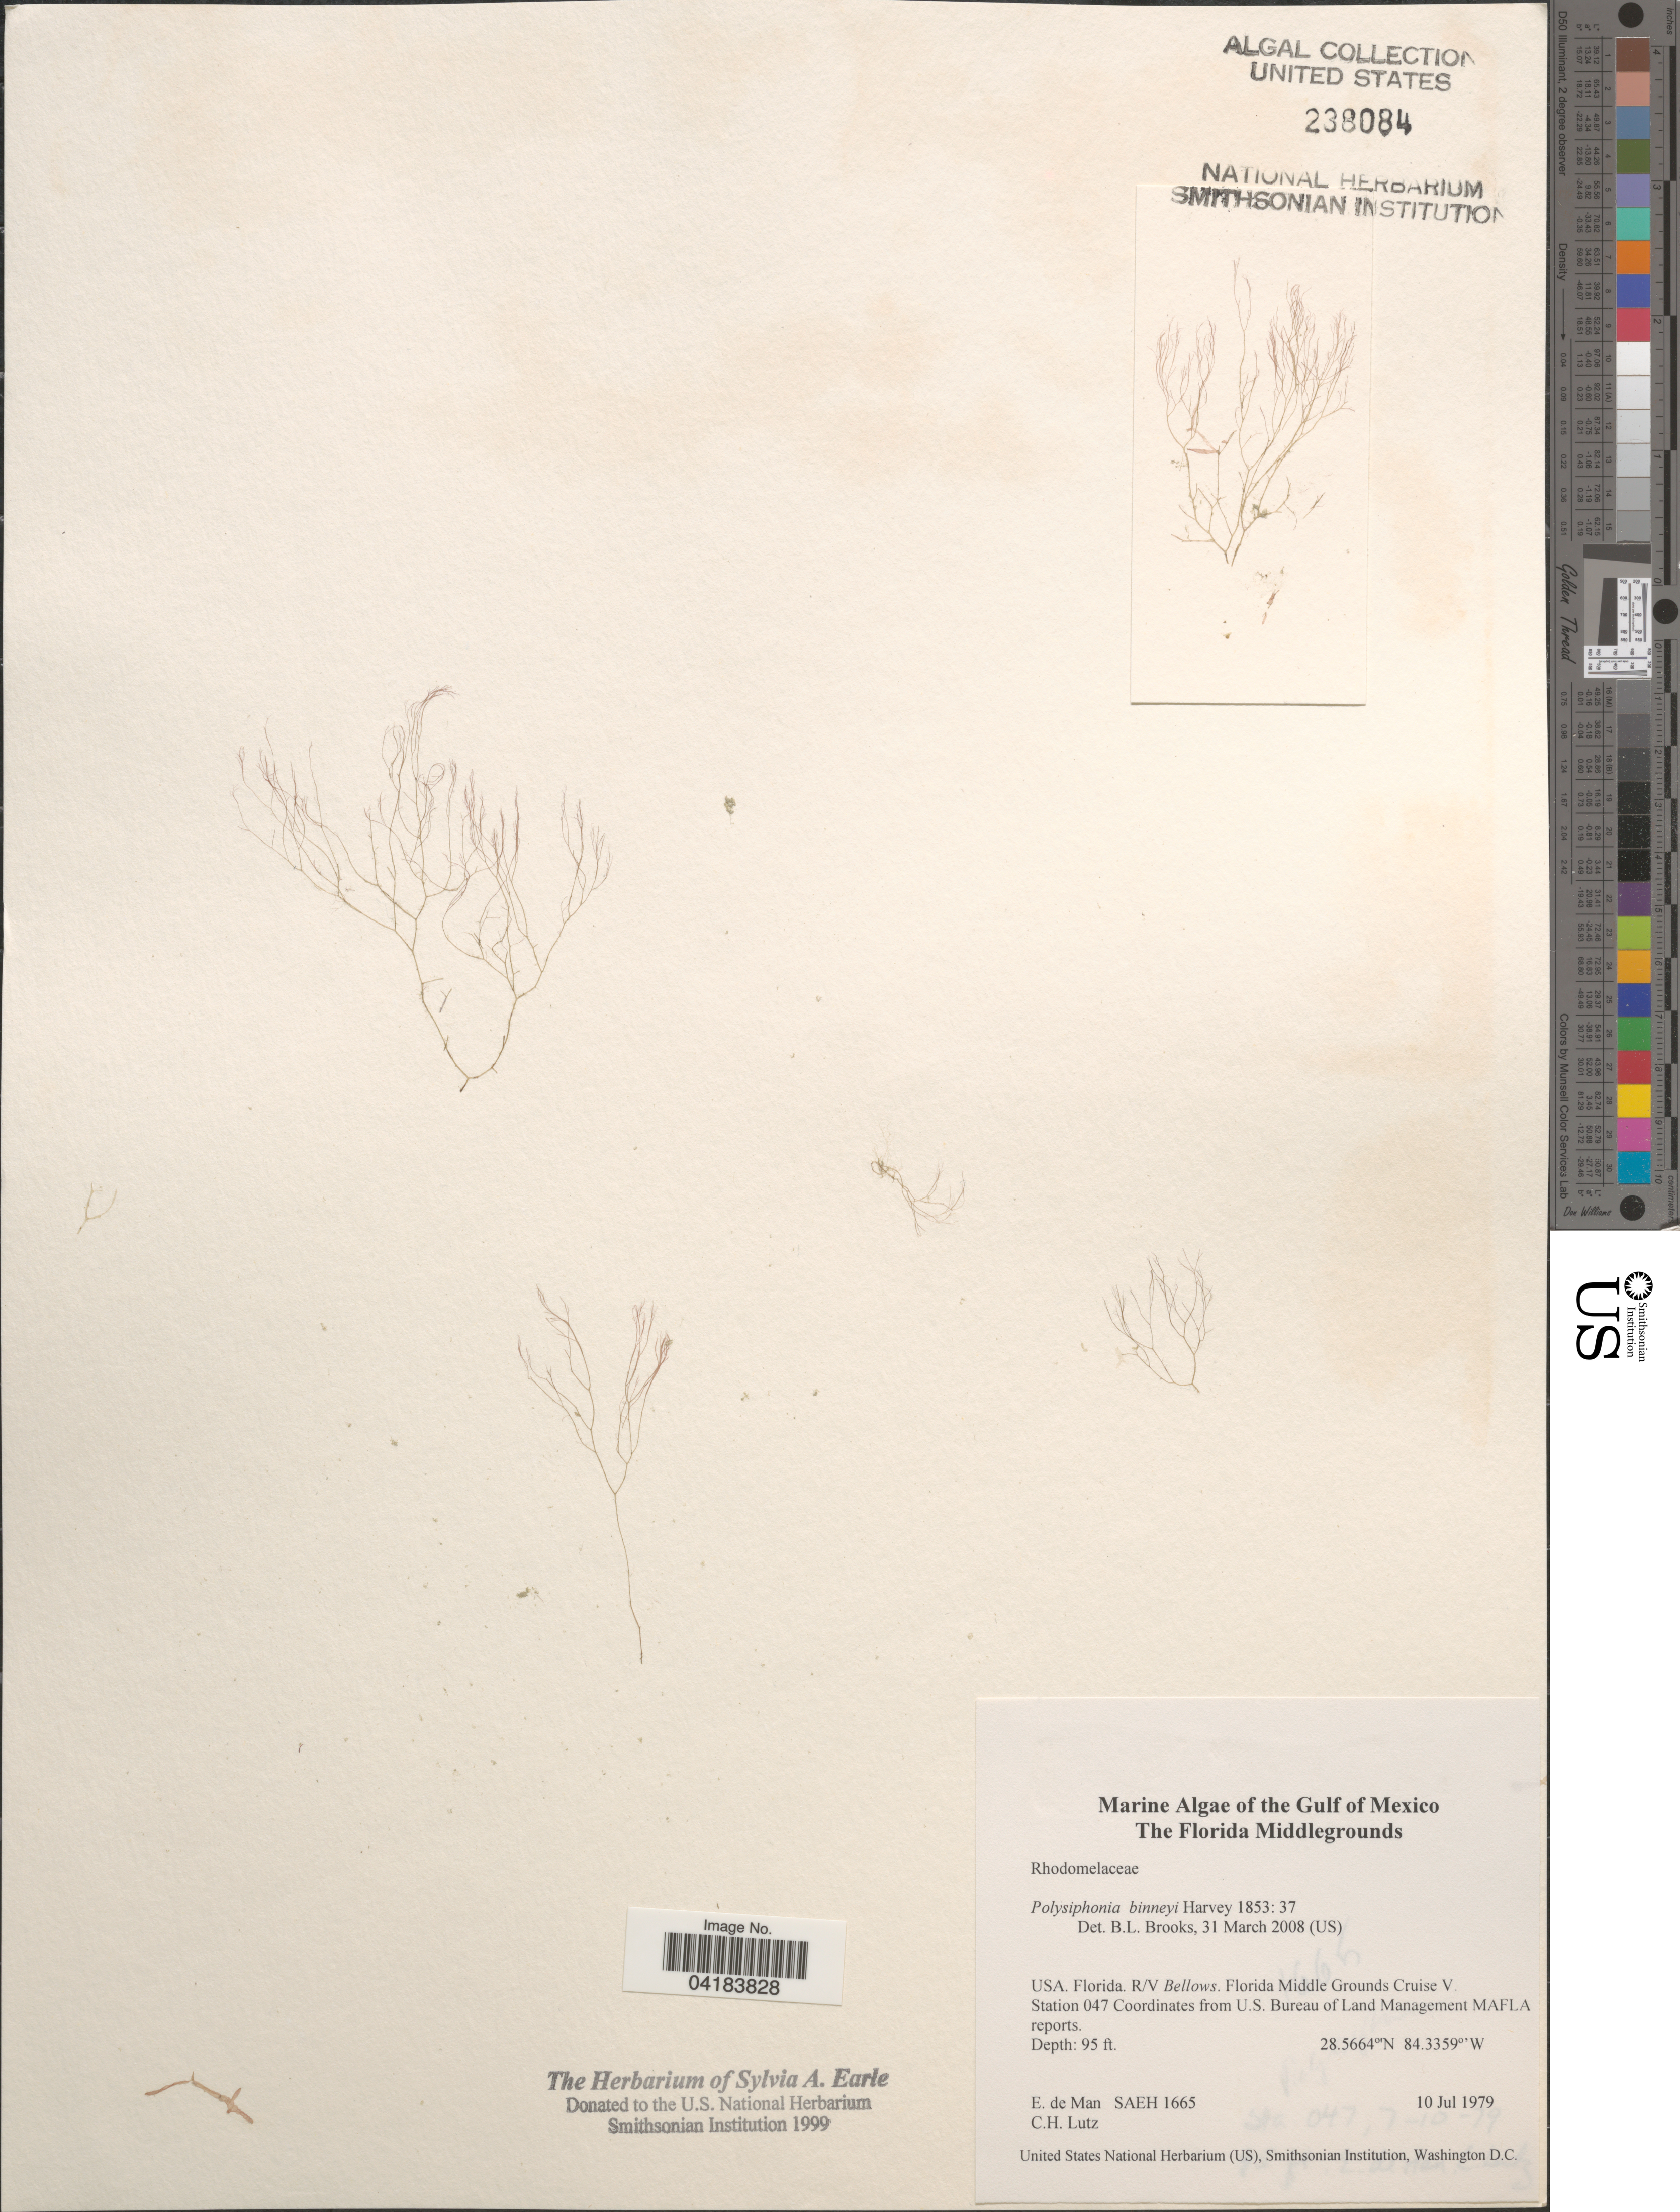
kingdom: Plantae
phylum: Rhodophyta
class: Florideophyceae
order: Ceramiales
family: Rhodomelaceae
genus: Polysiphonia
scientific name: Polysiphonia binneyi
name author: Harv.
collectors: E. de Man & C. Lutz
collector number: SAEH1665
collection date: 1979-07-10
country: United States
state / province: Florida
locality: Gulf of Mexico. R/V Bellows. Florida Middle Grounds Cruise V. Station 047.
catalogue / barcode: US 238084